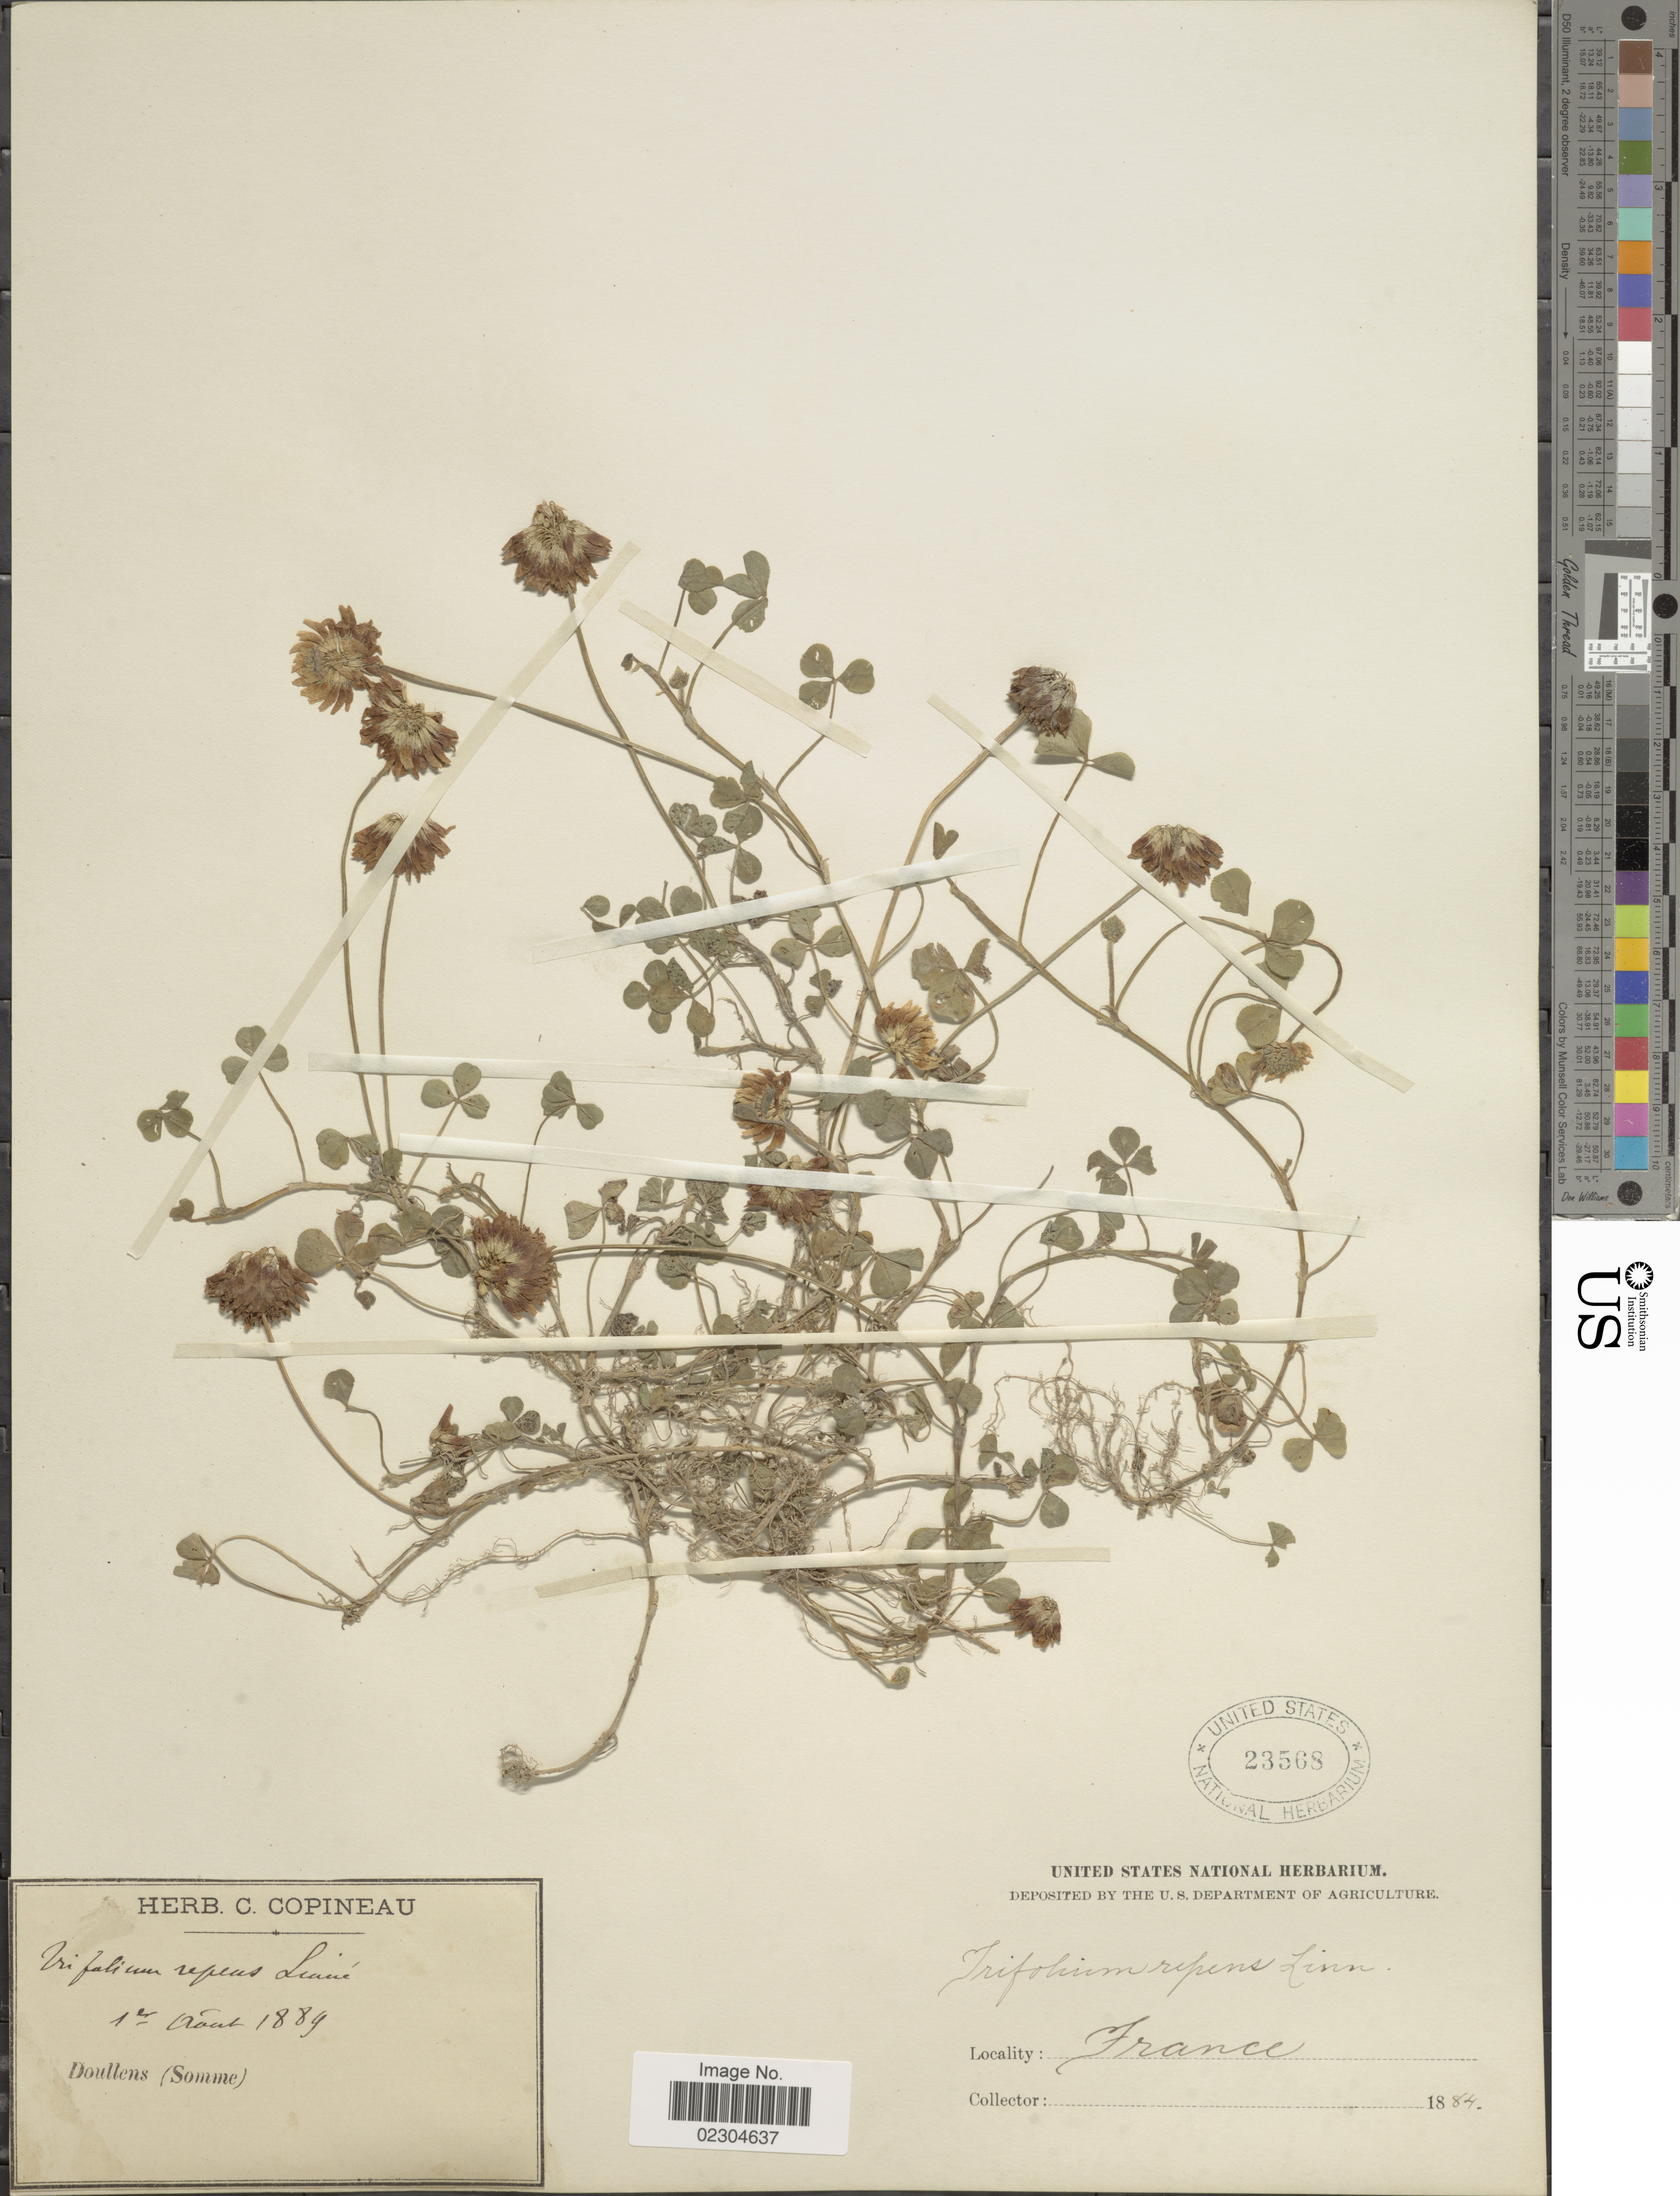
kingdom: Plantae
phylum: Tracheophyta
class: Magnoliopsida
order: Fabales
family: Fabaceae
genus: Trifolium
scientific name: Trifolium repens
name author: L.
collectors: ex herb. C. Copineau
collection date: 1884-08-01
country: France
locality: Doullens (Somme)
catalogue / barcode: US 23568